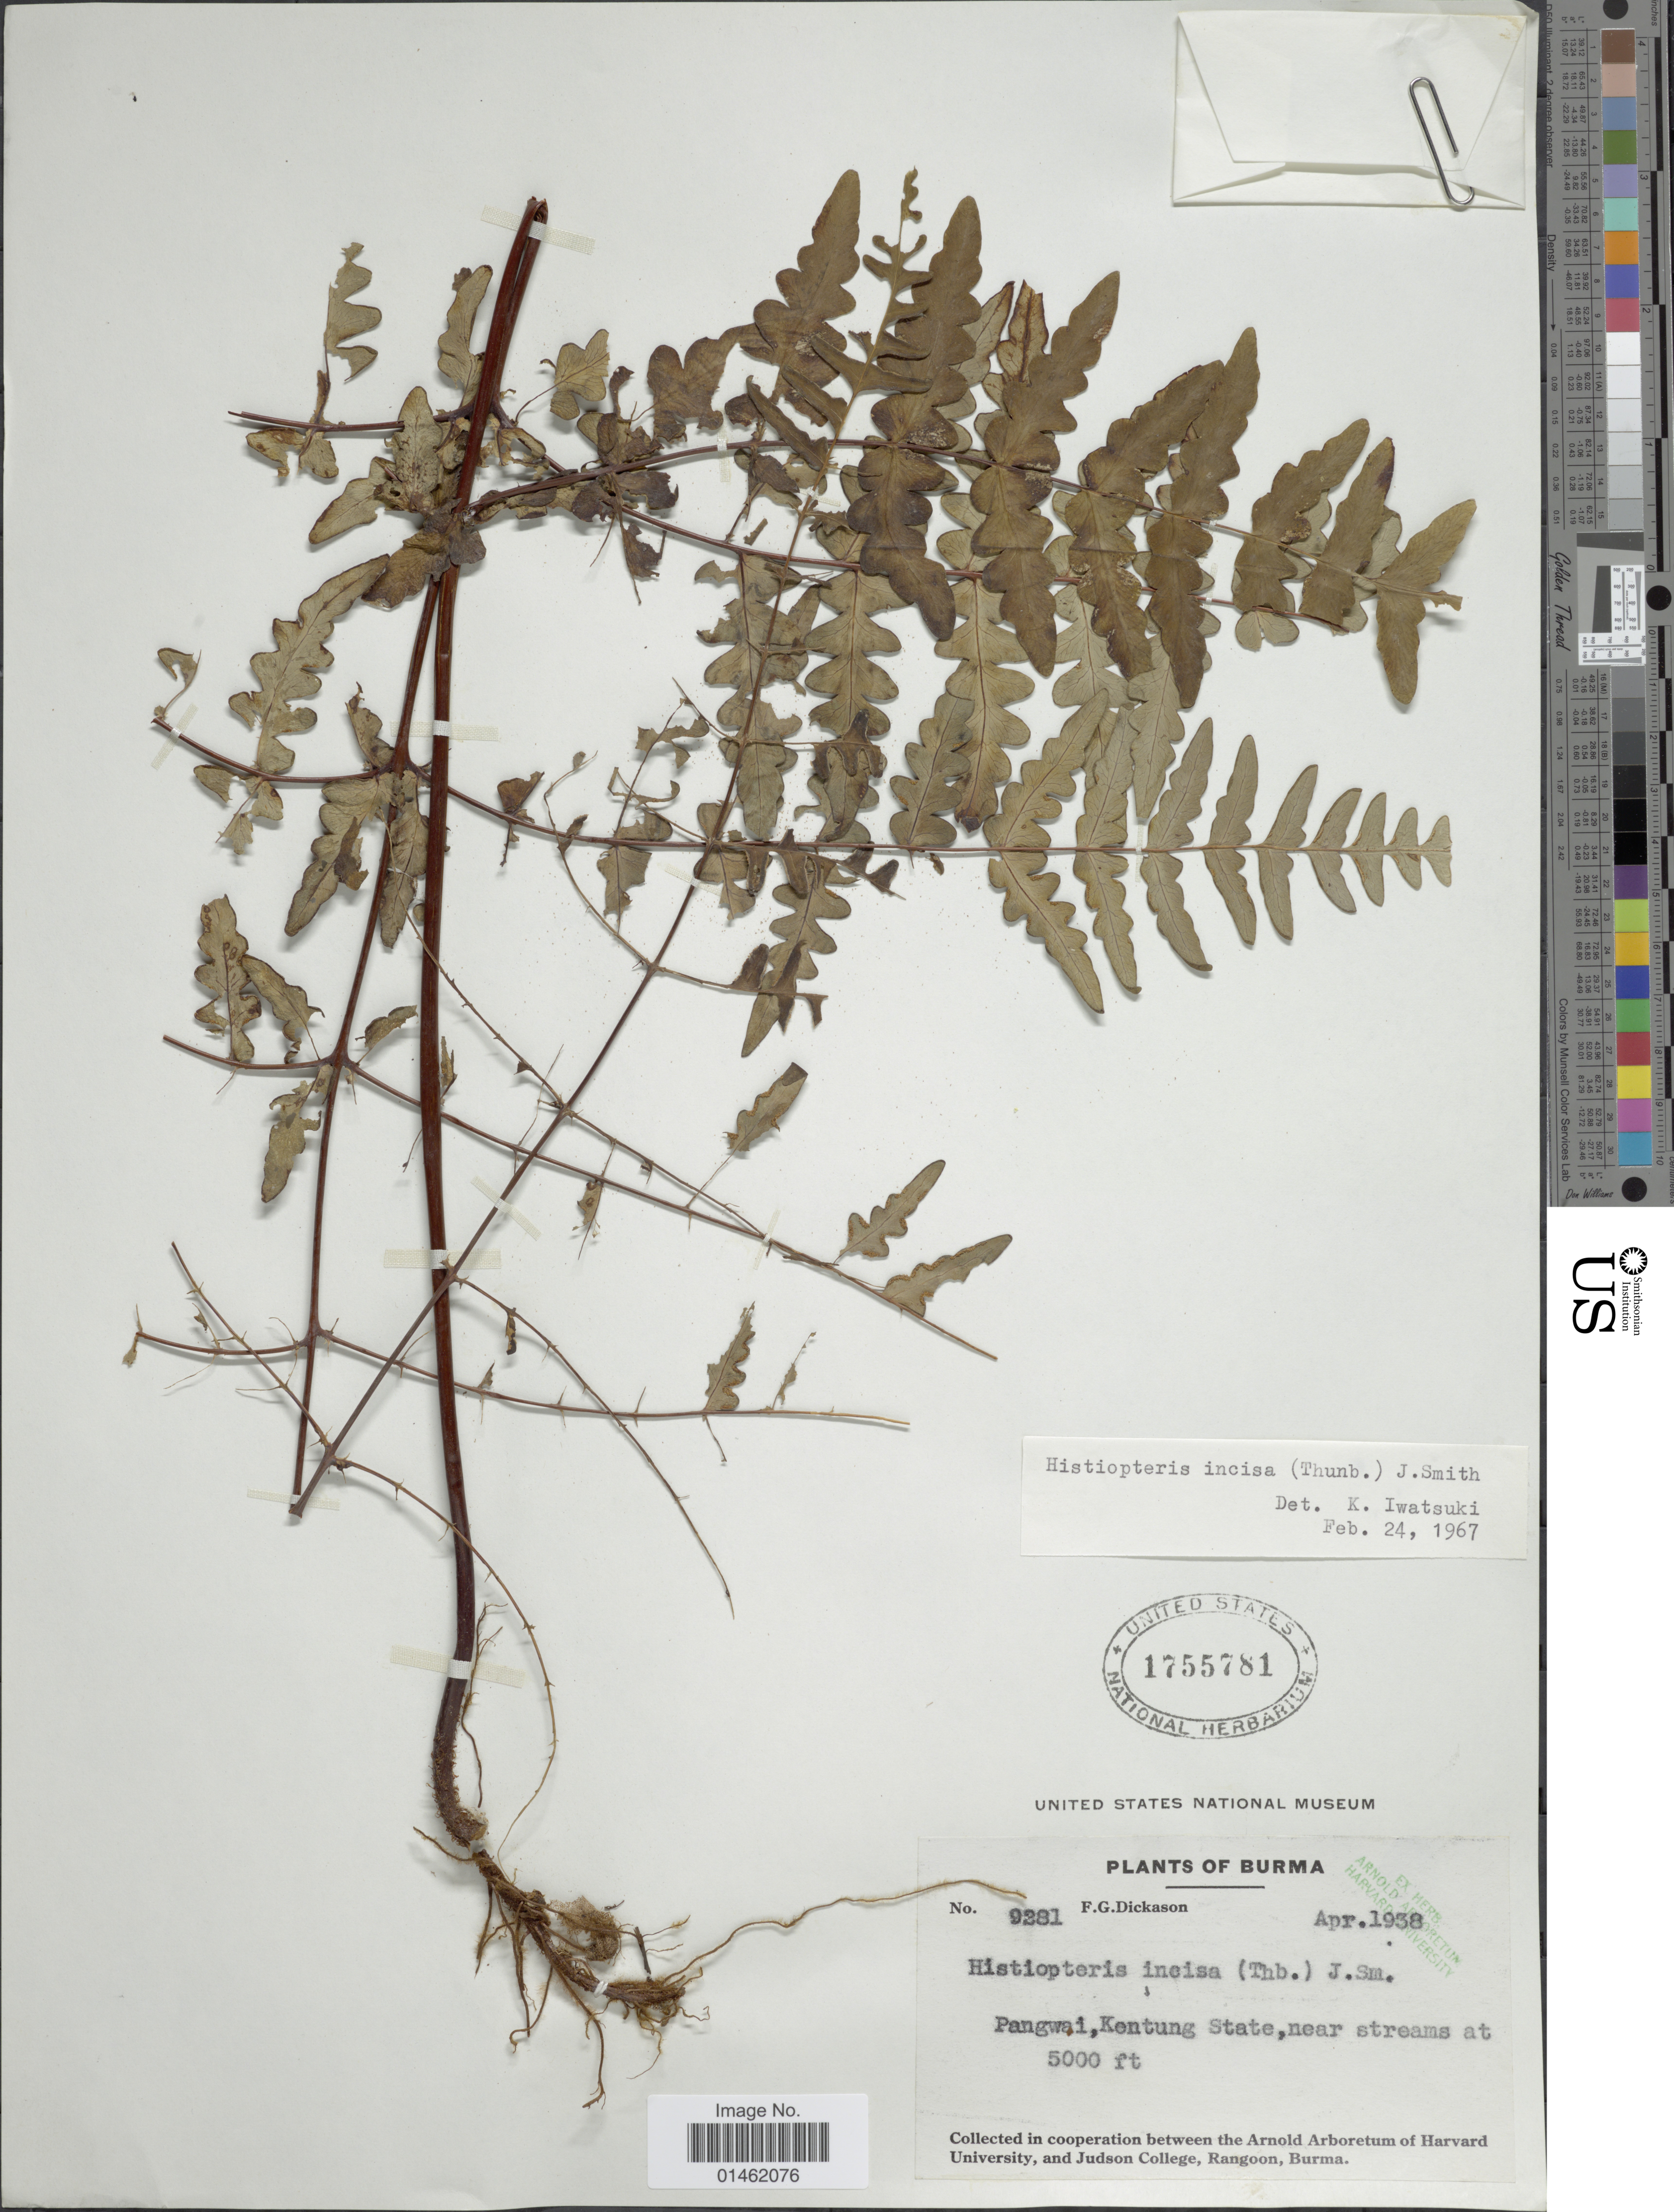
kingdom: Plantae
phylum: Tracheophyta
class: Polypodiopsida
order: Polypodiales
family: Dennstaedtiaceae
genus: Histiopteris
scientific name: Histiopteris incisa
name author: (Thunb.) J. Sm.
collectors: F. Dickason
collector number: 9281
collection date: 1938-04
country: Myanmar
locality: Burma, Pangwai, Kentung State, near streams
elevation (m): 1524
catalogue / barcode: US 1755781